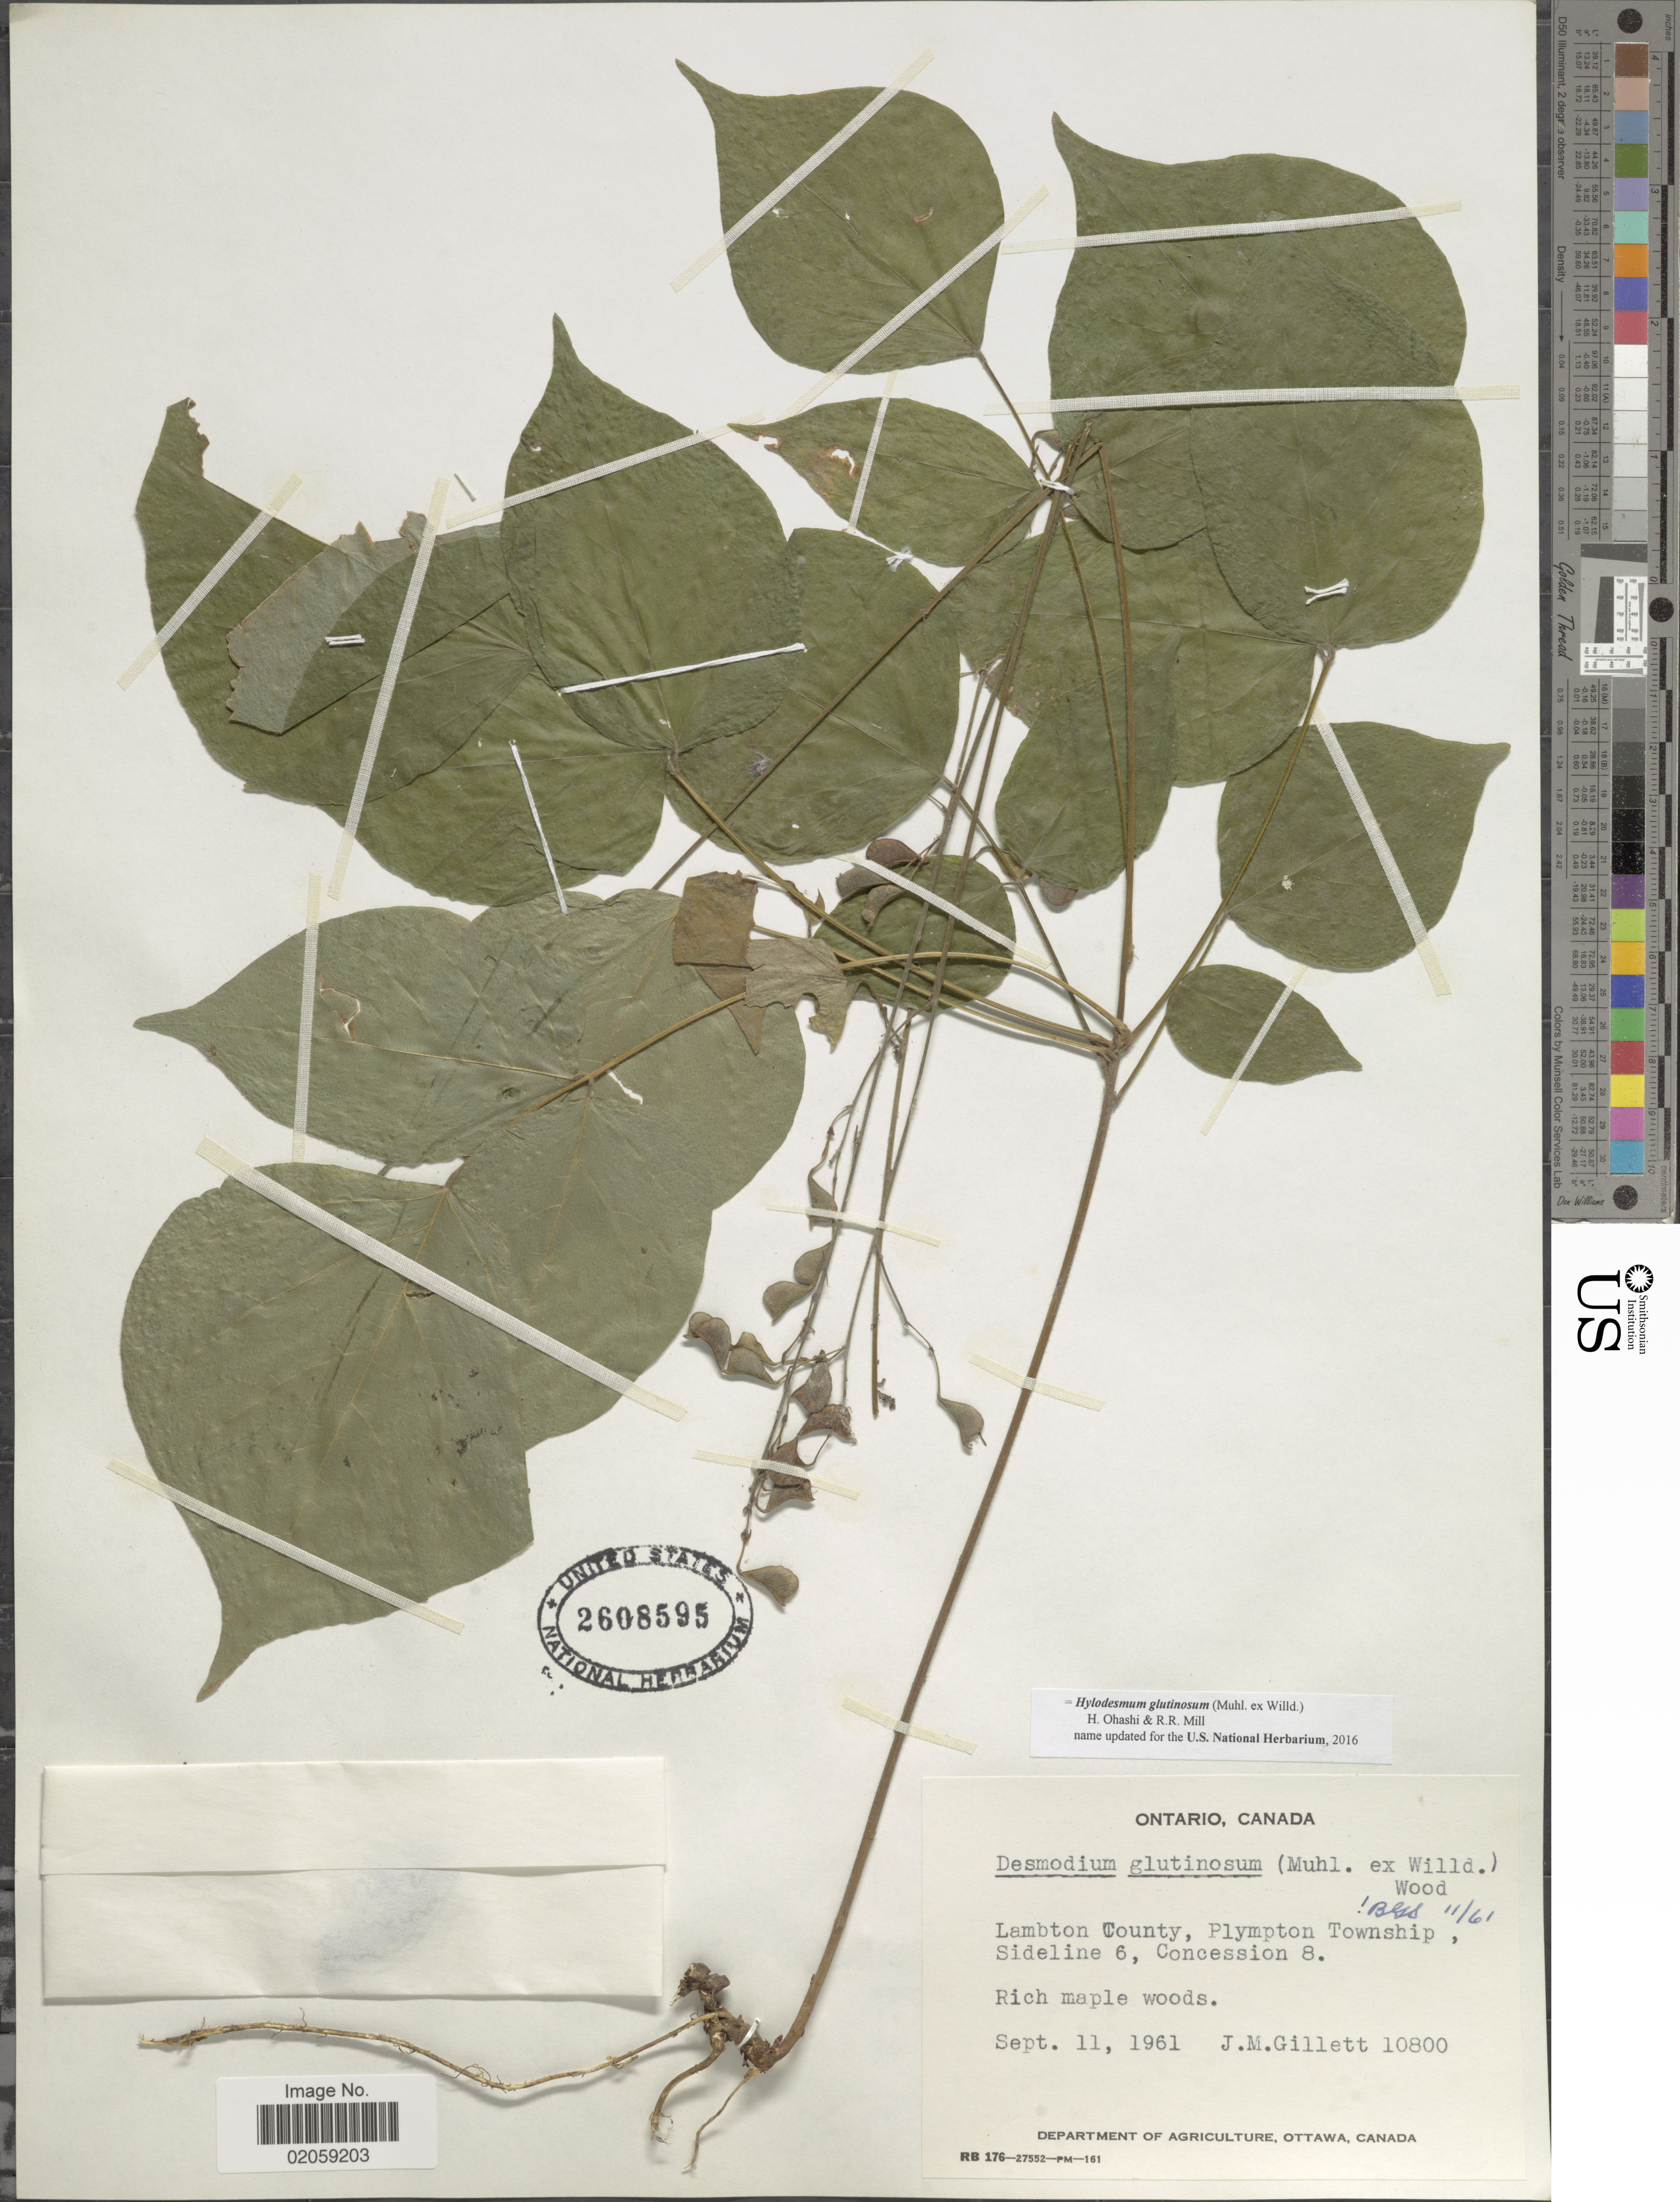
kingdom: Plantae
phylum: Tracheophyta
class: Magnoliopsida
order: Fabales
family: Fabaceae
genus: Hylodesmum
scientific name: Hylodesmum glutinosum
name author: (Muhl. ex Willd.) H. Ohashi & R.R. Mill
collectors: J. M. Gillett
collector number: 10800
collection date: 1961-09-11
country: Canada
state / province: Ontario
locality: Lambton County, Plympton Township, Sideline 6, Concession 8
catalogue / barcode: US 2608595